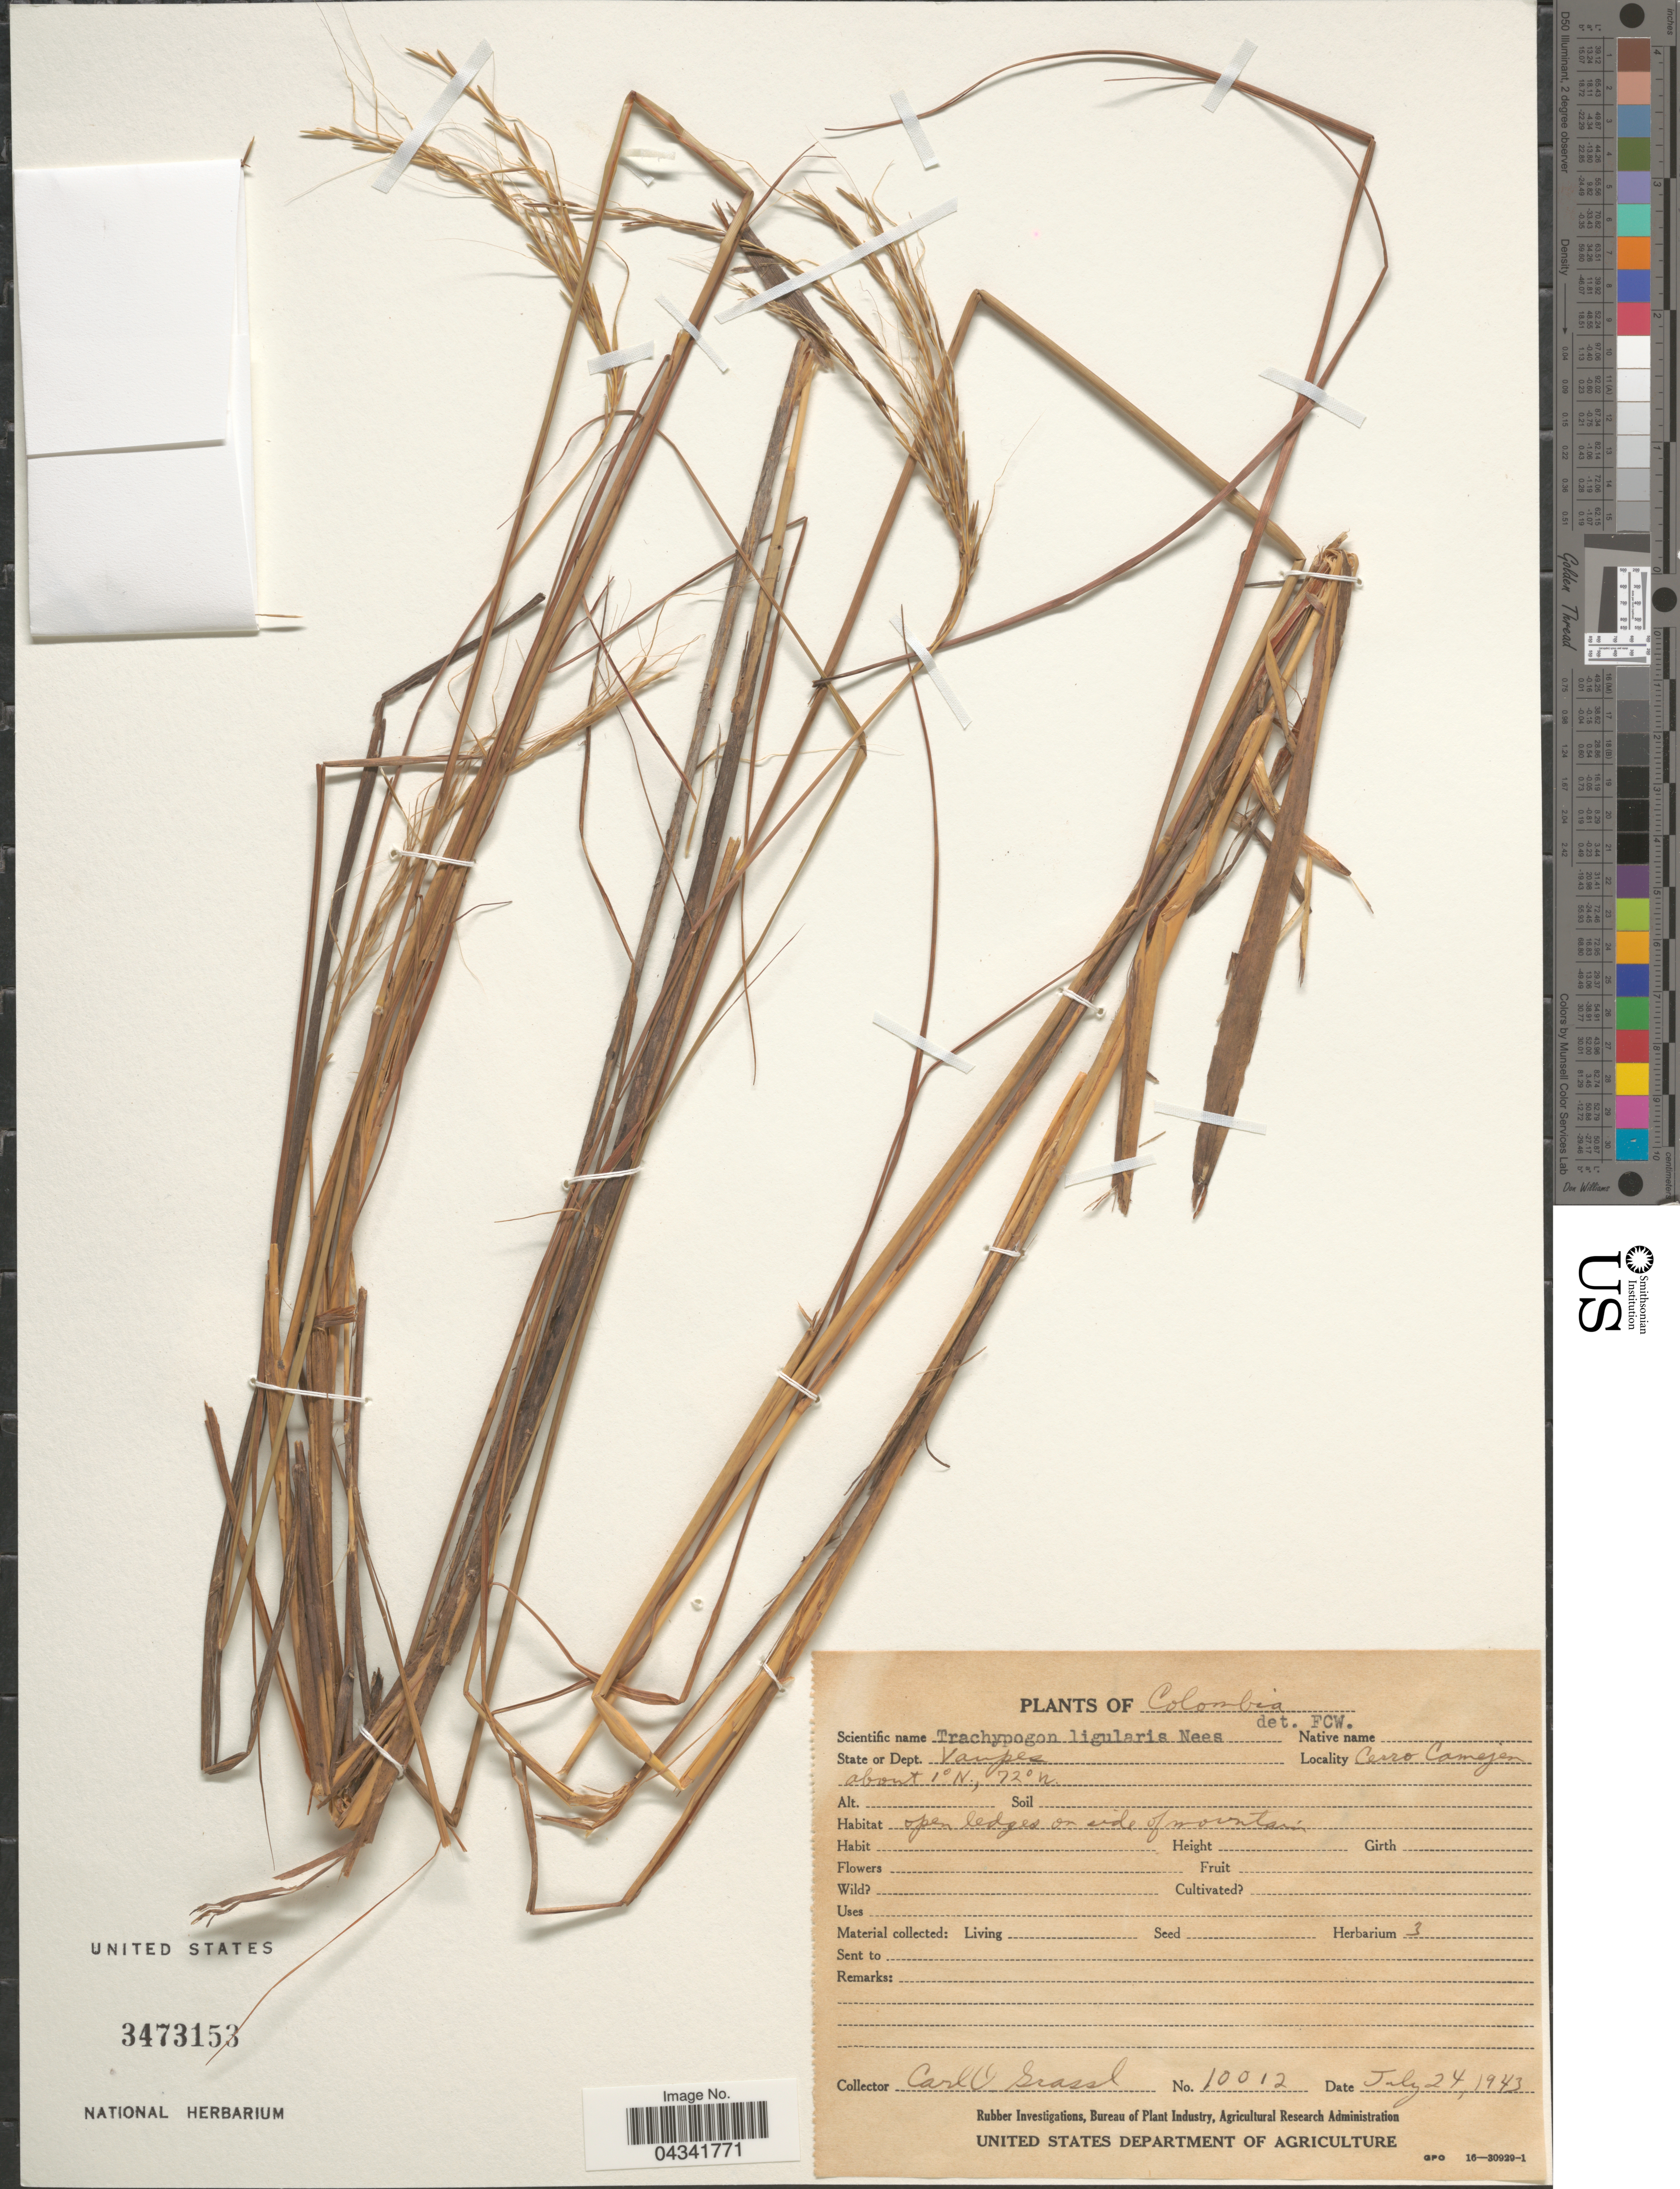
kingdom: Plantae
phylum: Tracheophyta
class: Liliopsida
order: Poales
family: Poaceae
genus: Trachypogon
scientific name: Trachypogon spicatus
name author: (L. f.) Kuntze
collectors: C. Grassl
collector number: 10012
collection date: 1943-07-24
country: Colombia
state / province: Vaupés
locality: State or Dept. Vaupes. Cerro Camejen.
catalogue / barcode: US 3473153